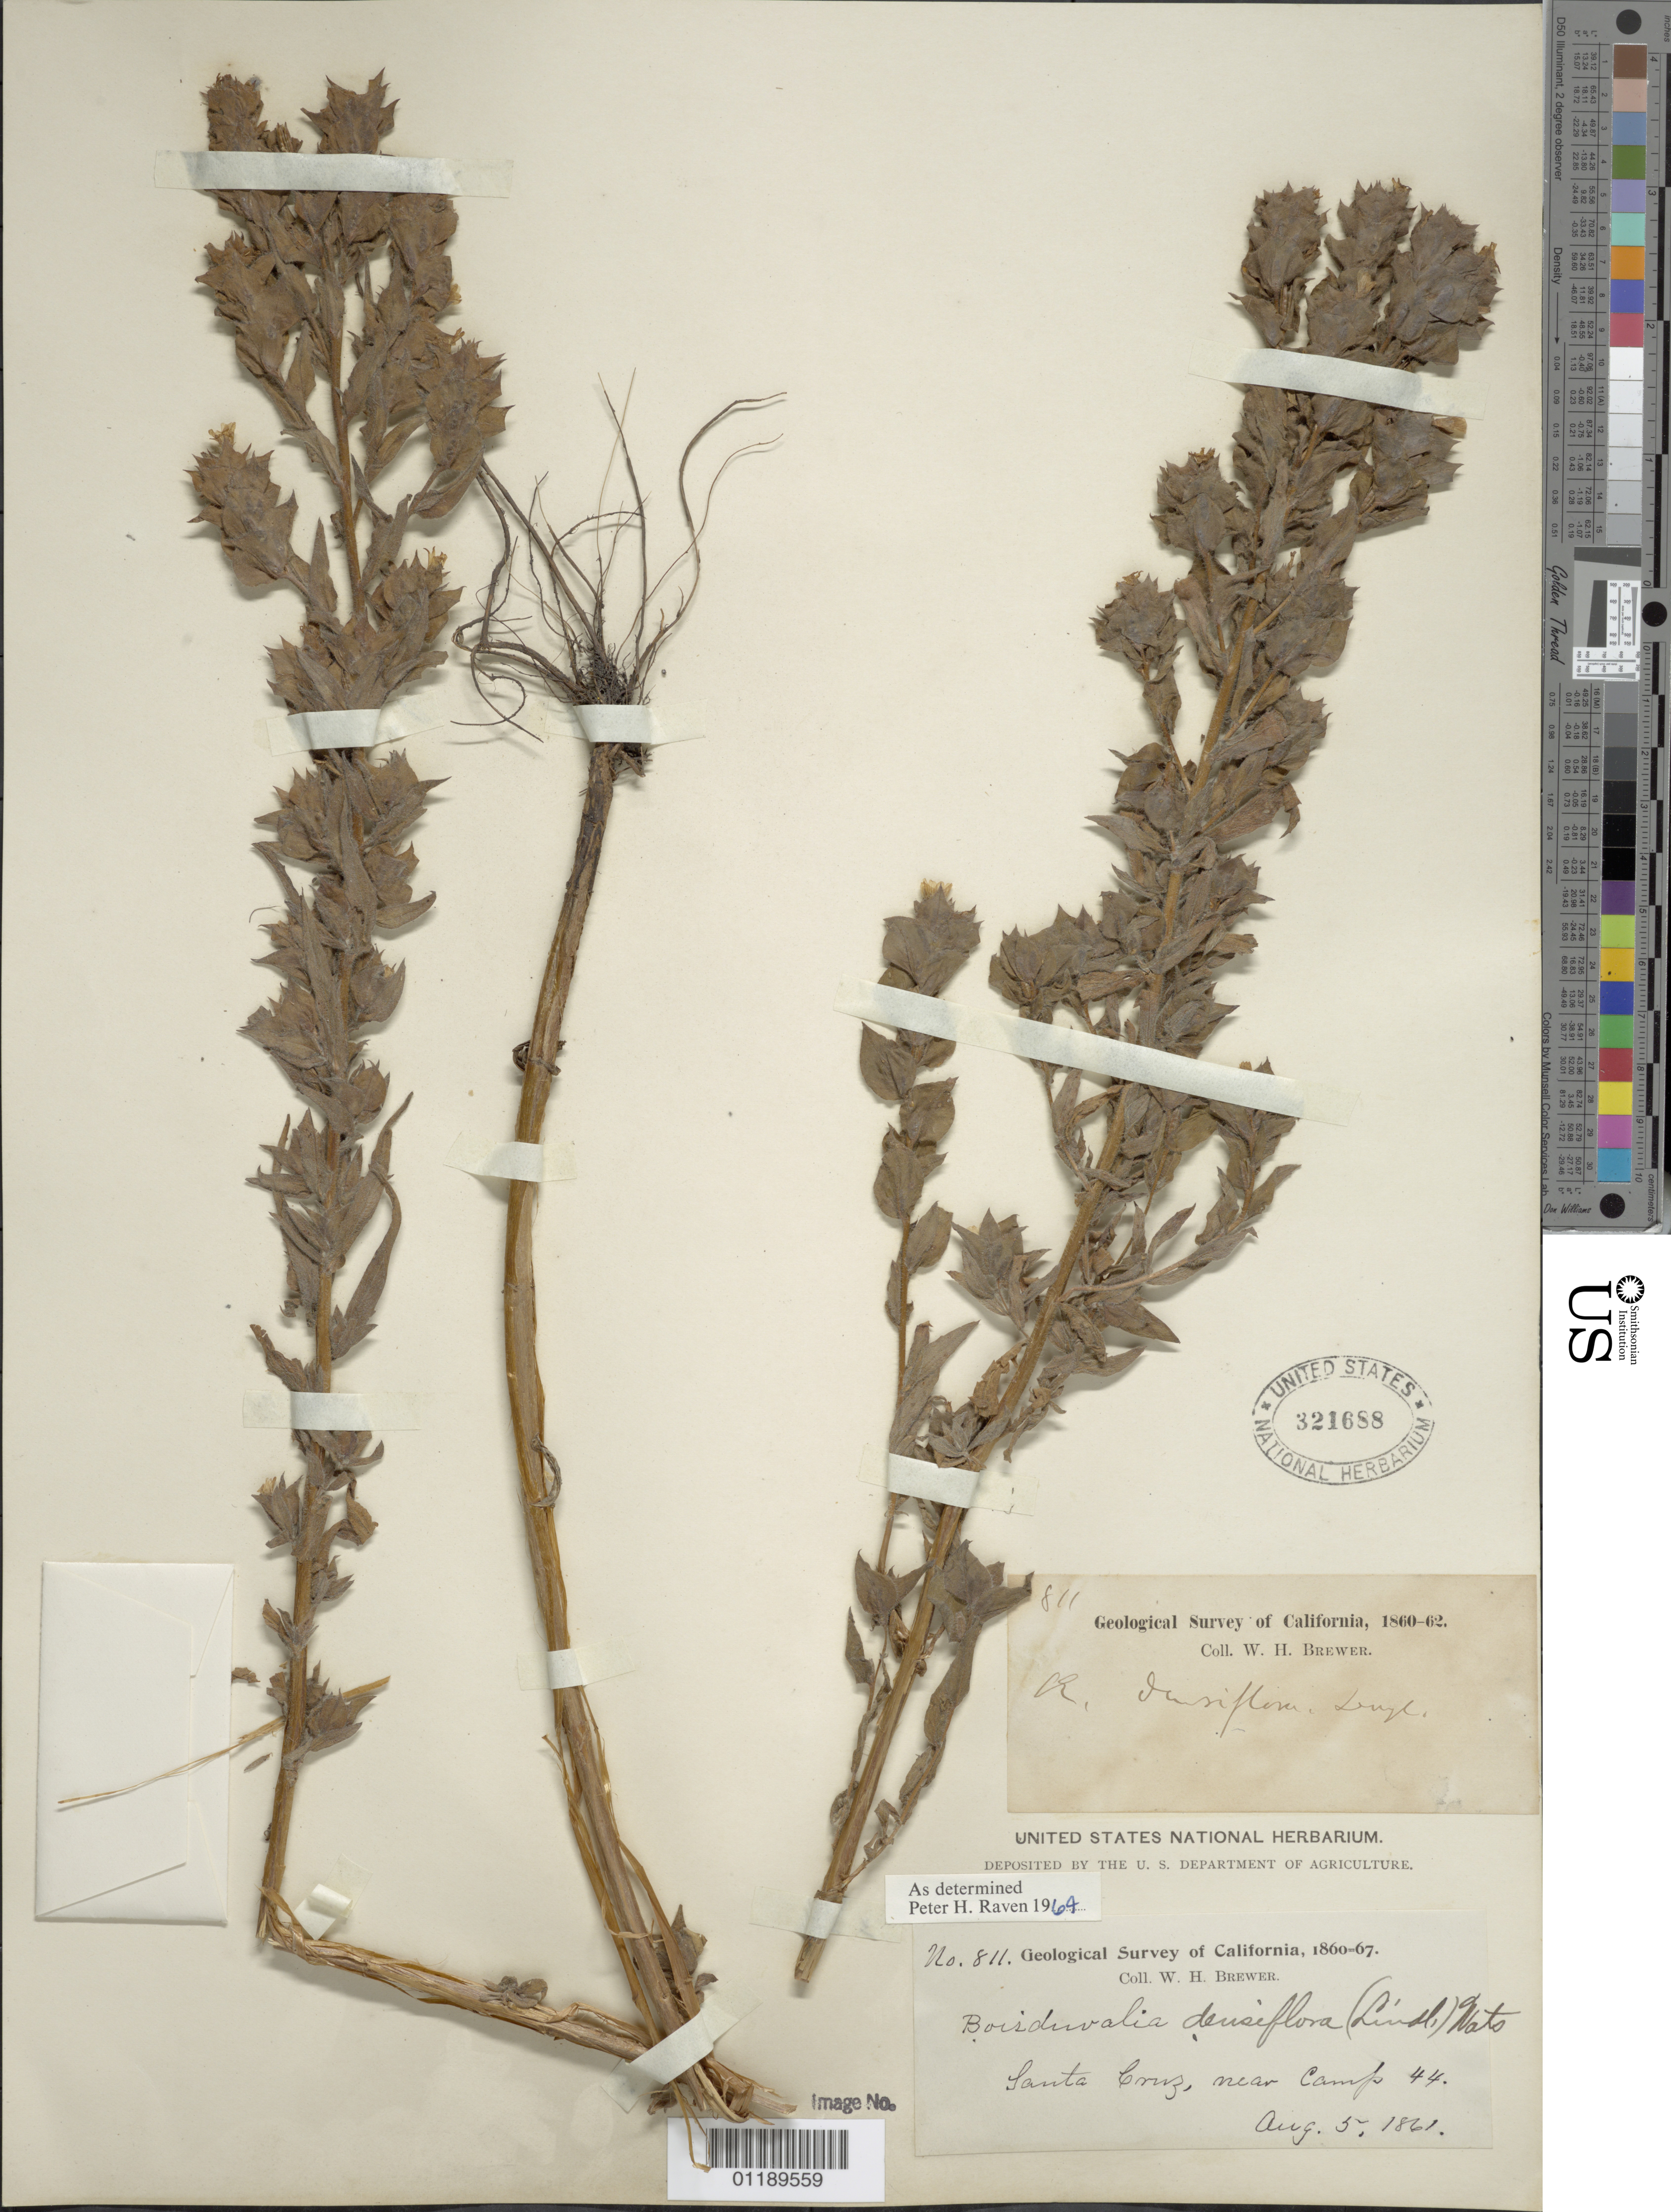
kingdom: Plantae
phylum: Tracheophyta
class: Magnoliopsida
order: Myrtales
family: Onagraceae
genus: Epilobium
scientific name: Epilobium densiflorum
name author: (Lindl.) Hoch & P.H. Raven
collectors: W. H. Brewer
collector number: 811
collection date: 1861-08-05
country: United States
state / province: California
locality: Camp44, San Inez.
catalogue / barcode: US 321688